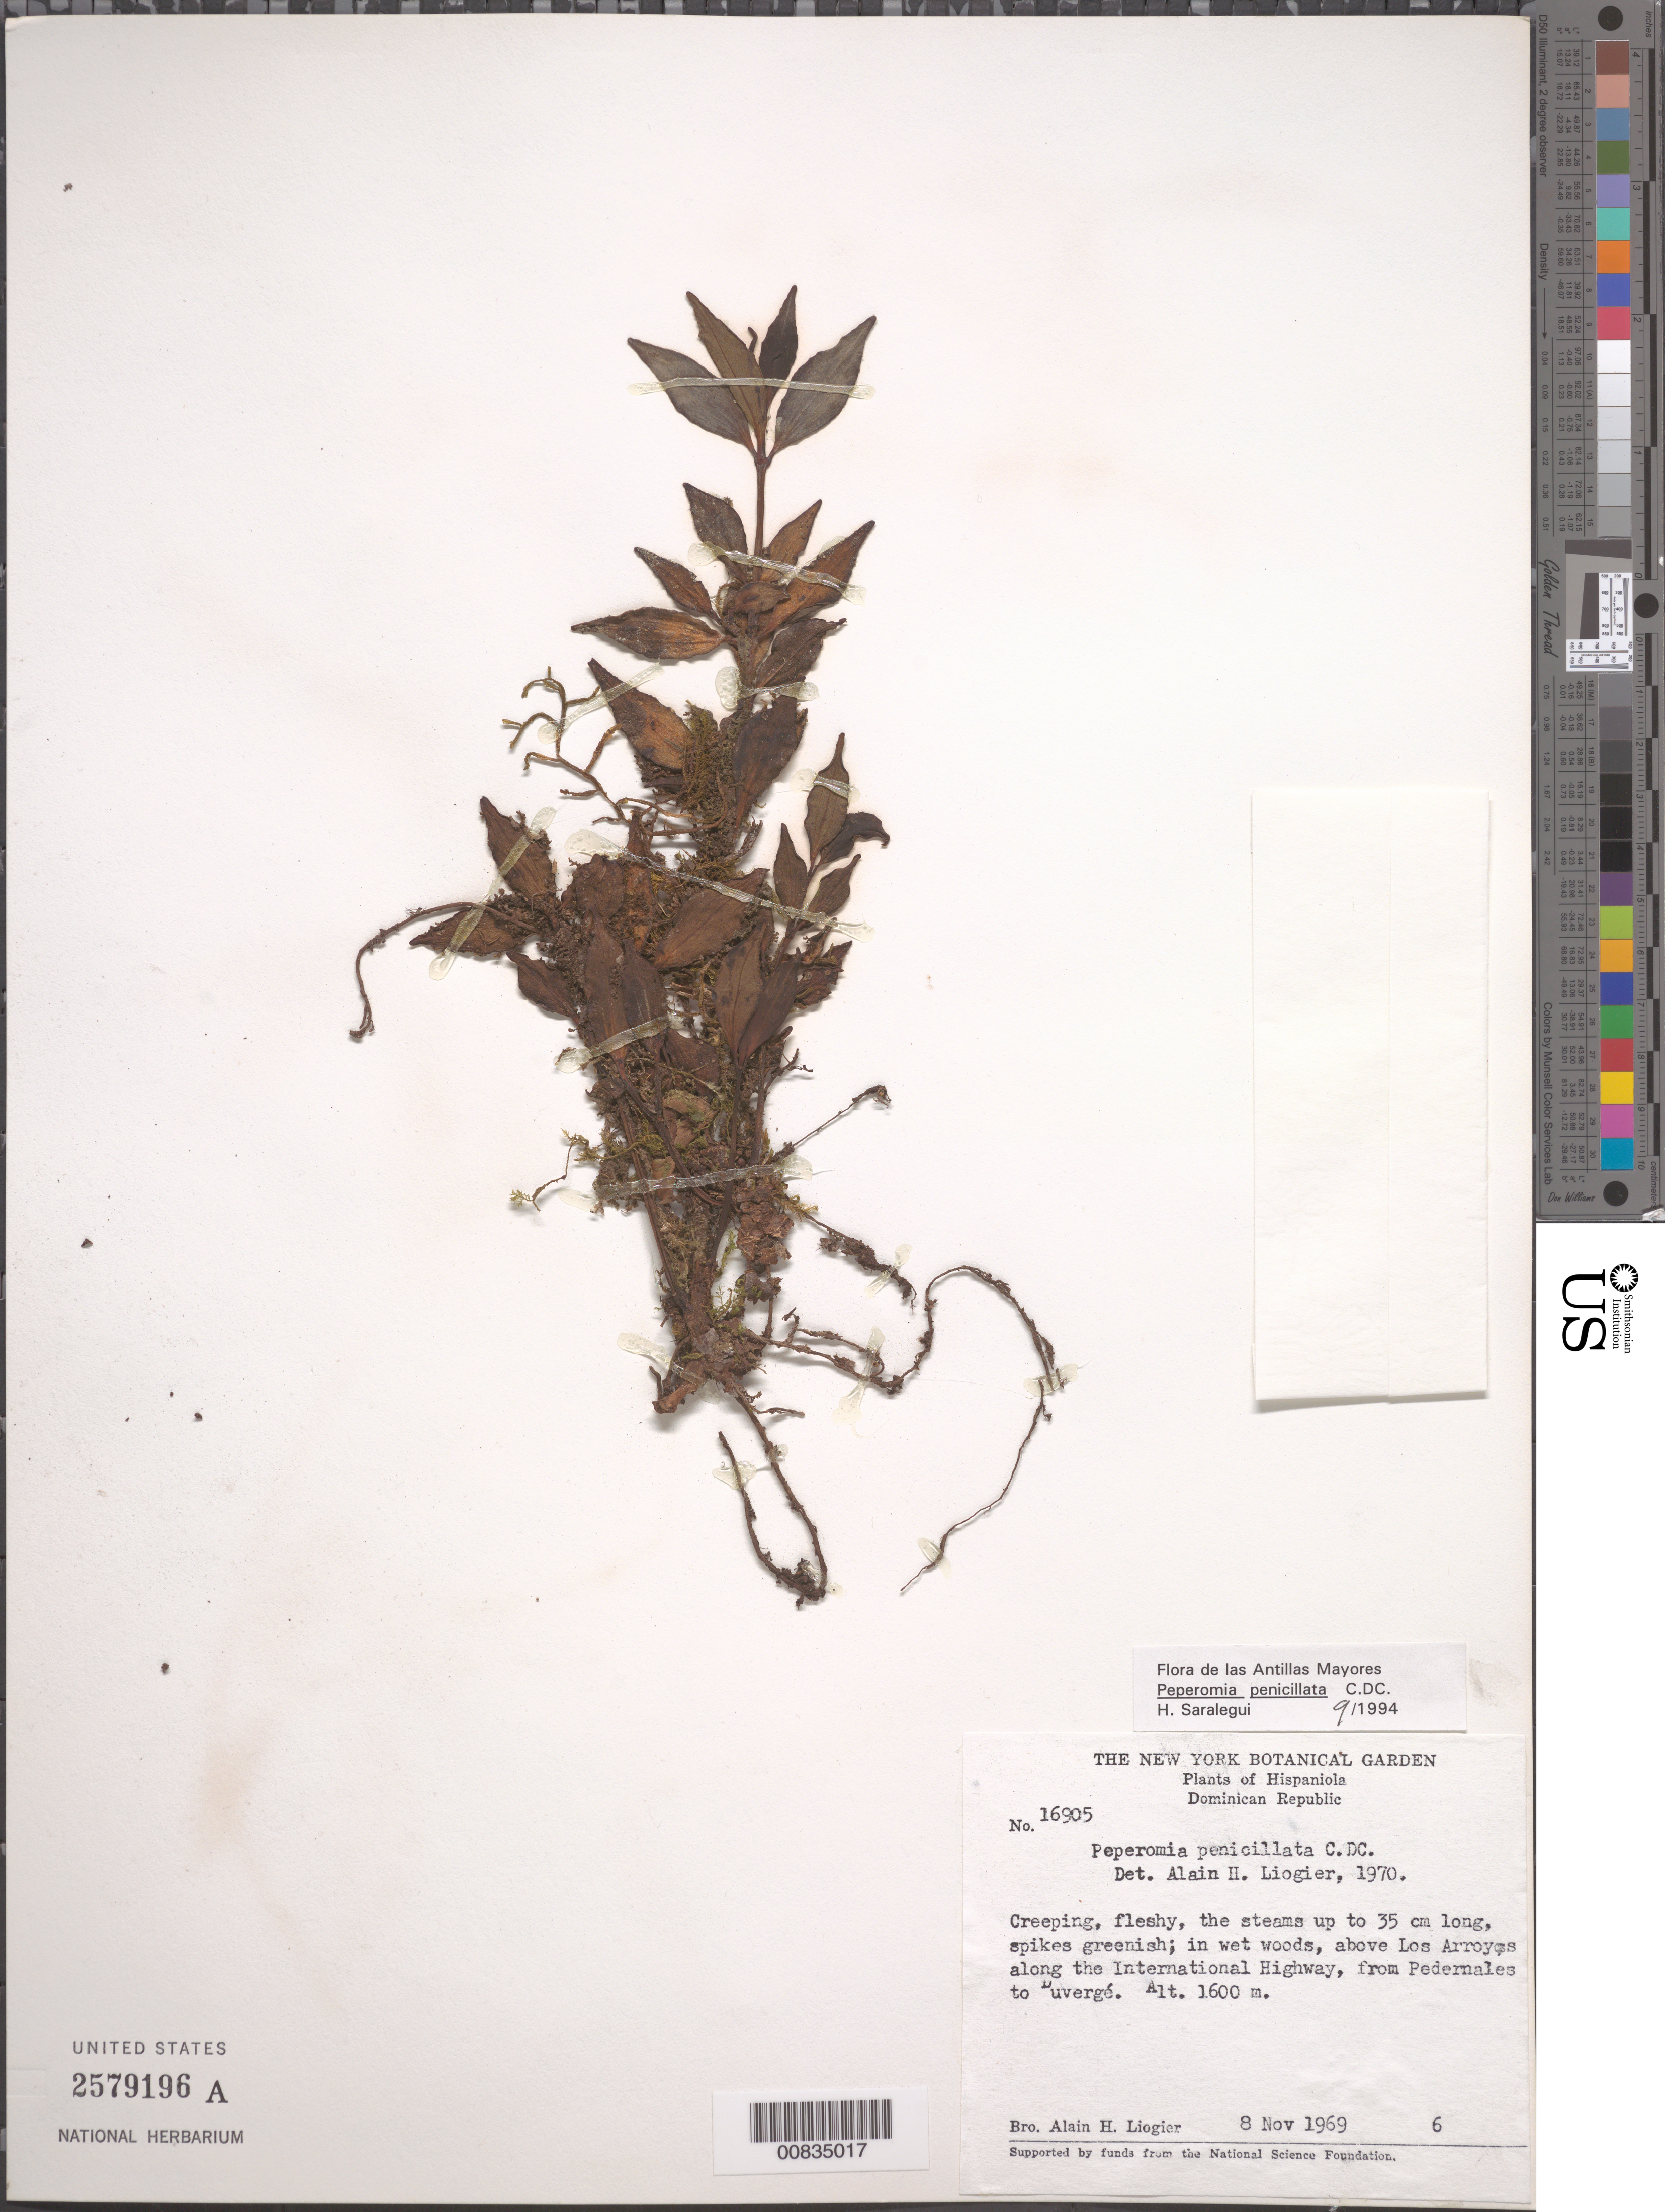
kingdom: Plantae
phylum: Tracheophyta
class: Magnoliopsida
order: Piperales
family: Piperaceae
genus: Peperomia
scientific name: Peperomia penicillata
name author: C. DC.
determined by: Saralegui Boza, H., (HAJB), Jardin Botanico Nacional (Habana)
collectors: A. H. Liogier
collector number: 16905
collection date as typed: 08 Nov 1969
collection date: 1969-11-08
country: Dominican Republic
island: Hispaniola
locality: Above Los Arroyos along The International Highway, from Pedernales to Duvergé.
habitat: Wet woods.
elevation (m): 1600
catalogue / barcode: US 2579196A